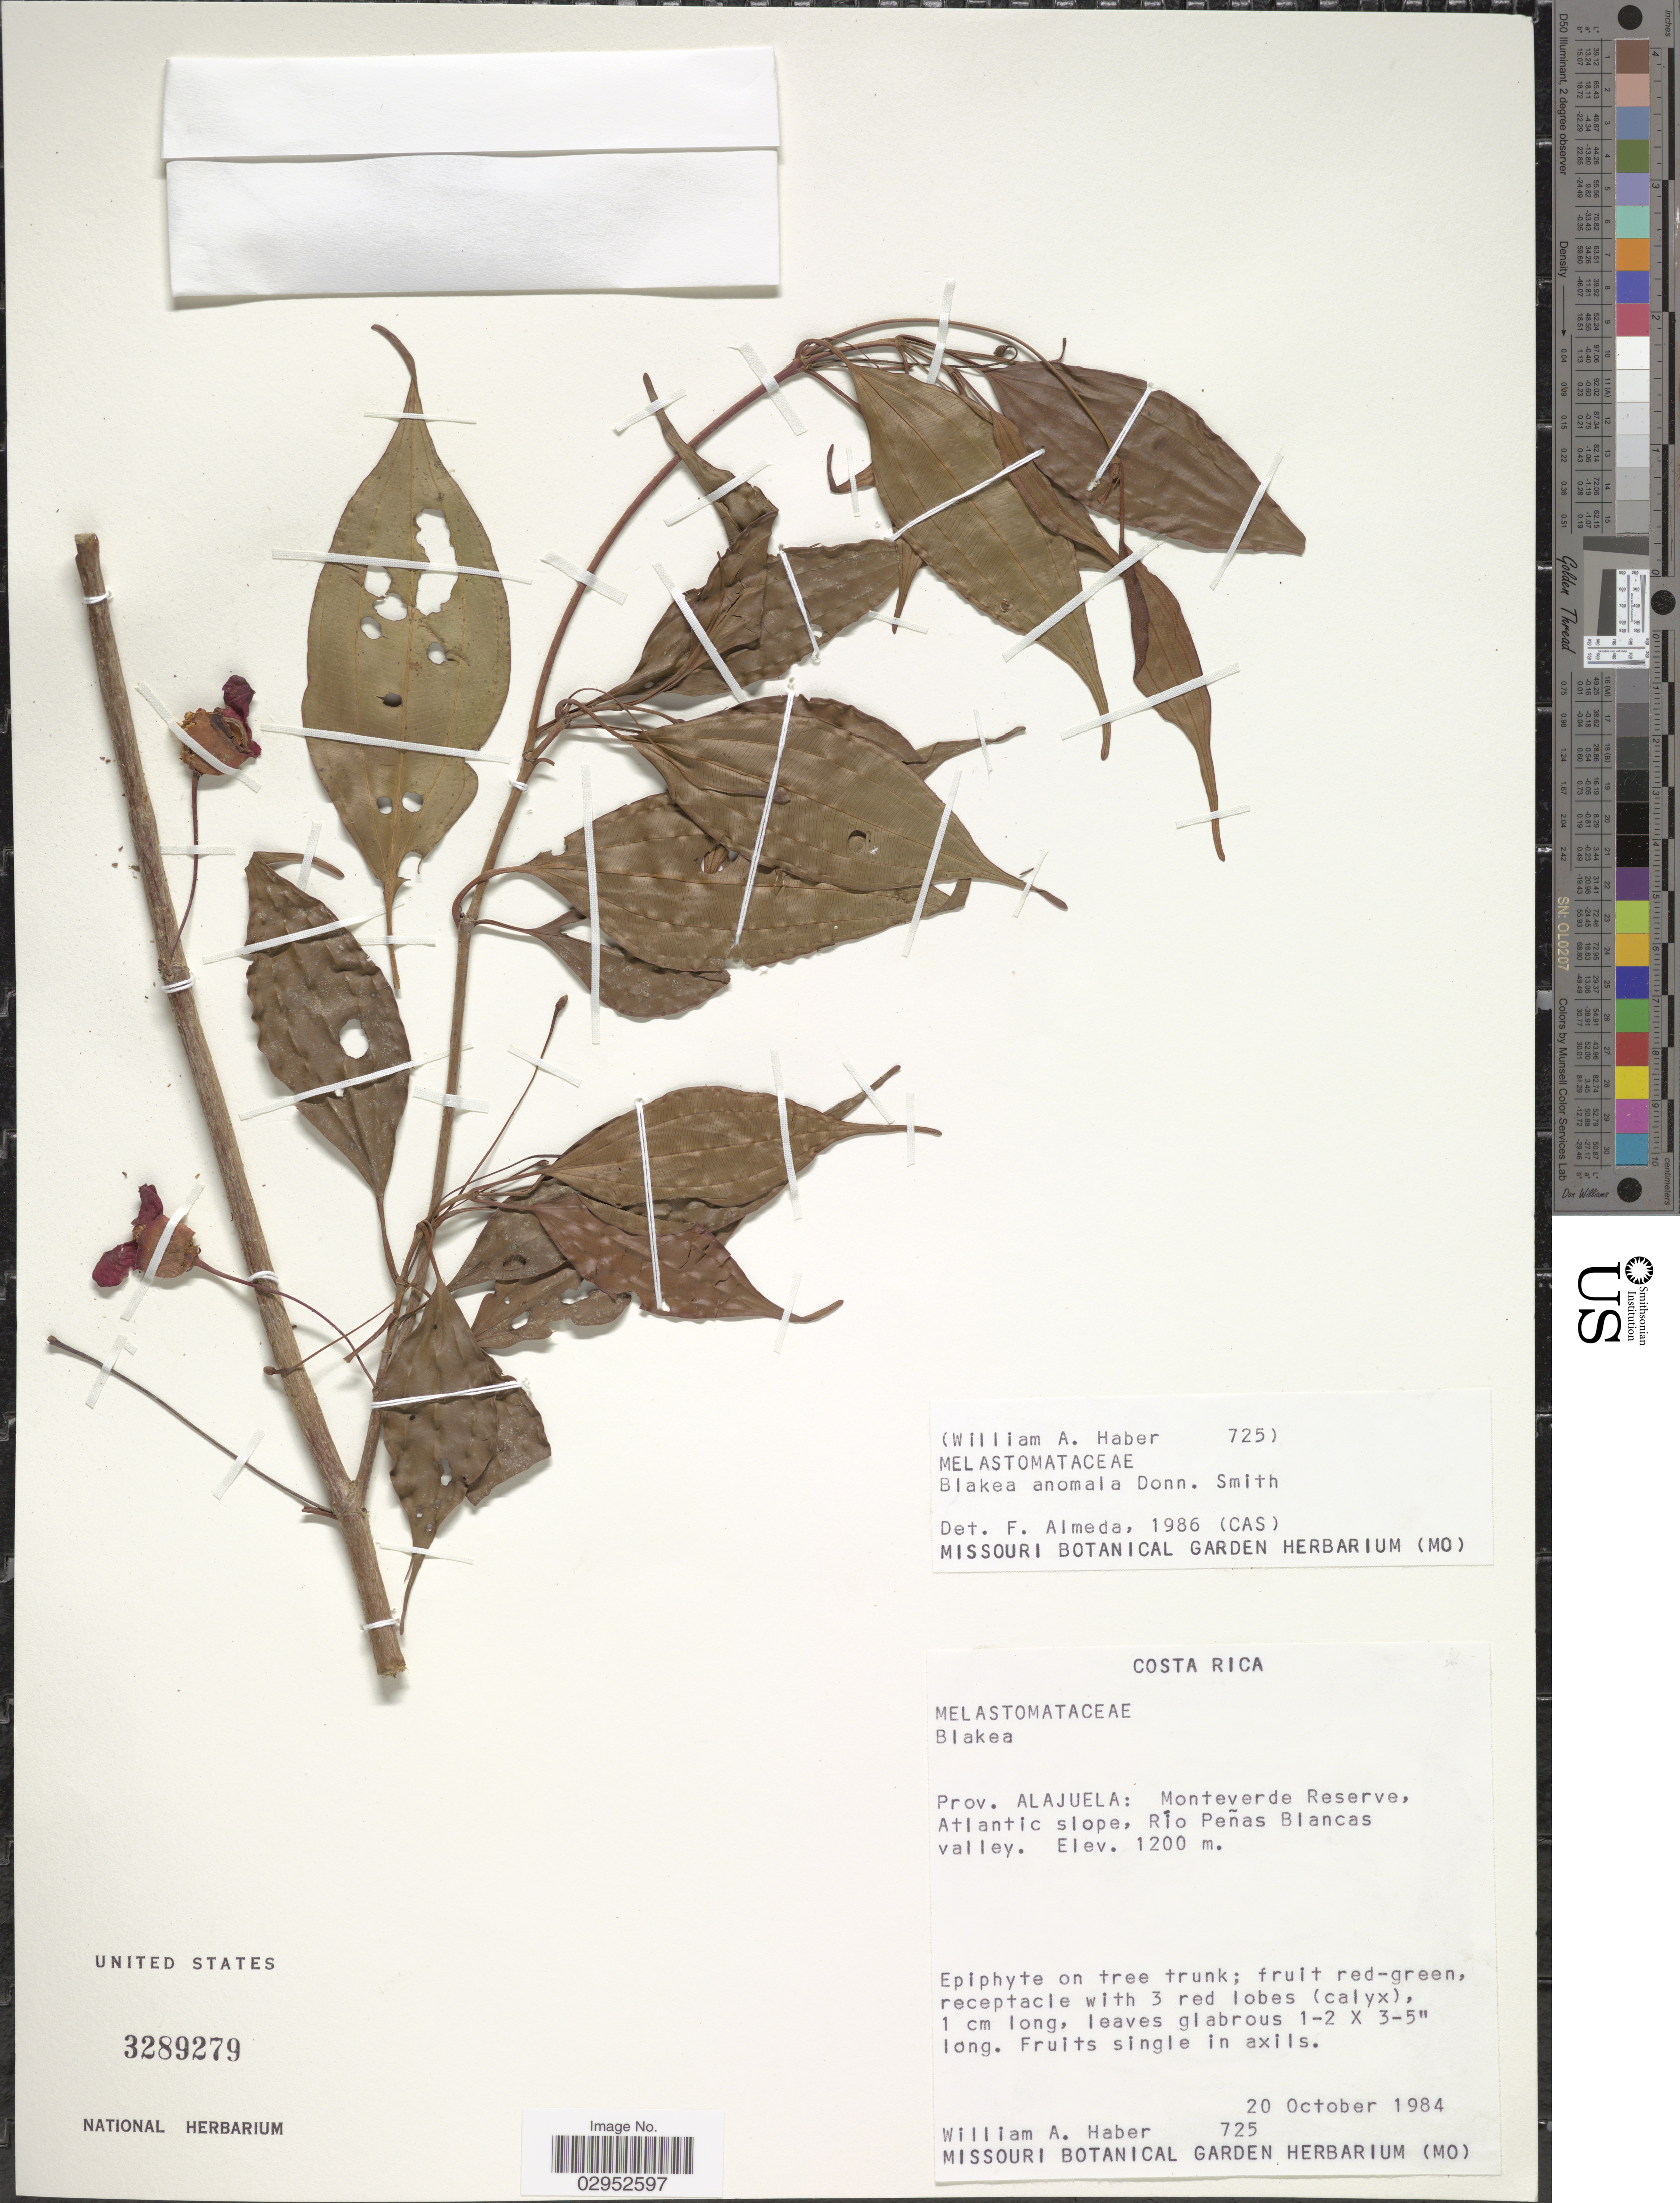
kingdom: Plantae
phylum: Tracheophyta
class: Magnoliopsida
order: Myrtales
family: Melastomataceae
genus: Blakea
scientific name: Blakea anomala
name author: Donn. Sm.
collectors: W. A. Haber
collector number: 725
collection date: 1984-10-20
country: Costa Rica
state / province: Alajuela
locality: Monteverde Reserve, Atlantic slope, Rio Peñas Blancas valley.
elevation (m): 1200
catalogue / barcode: US 3289279